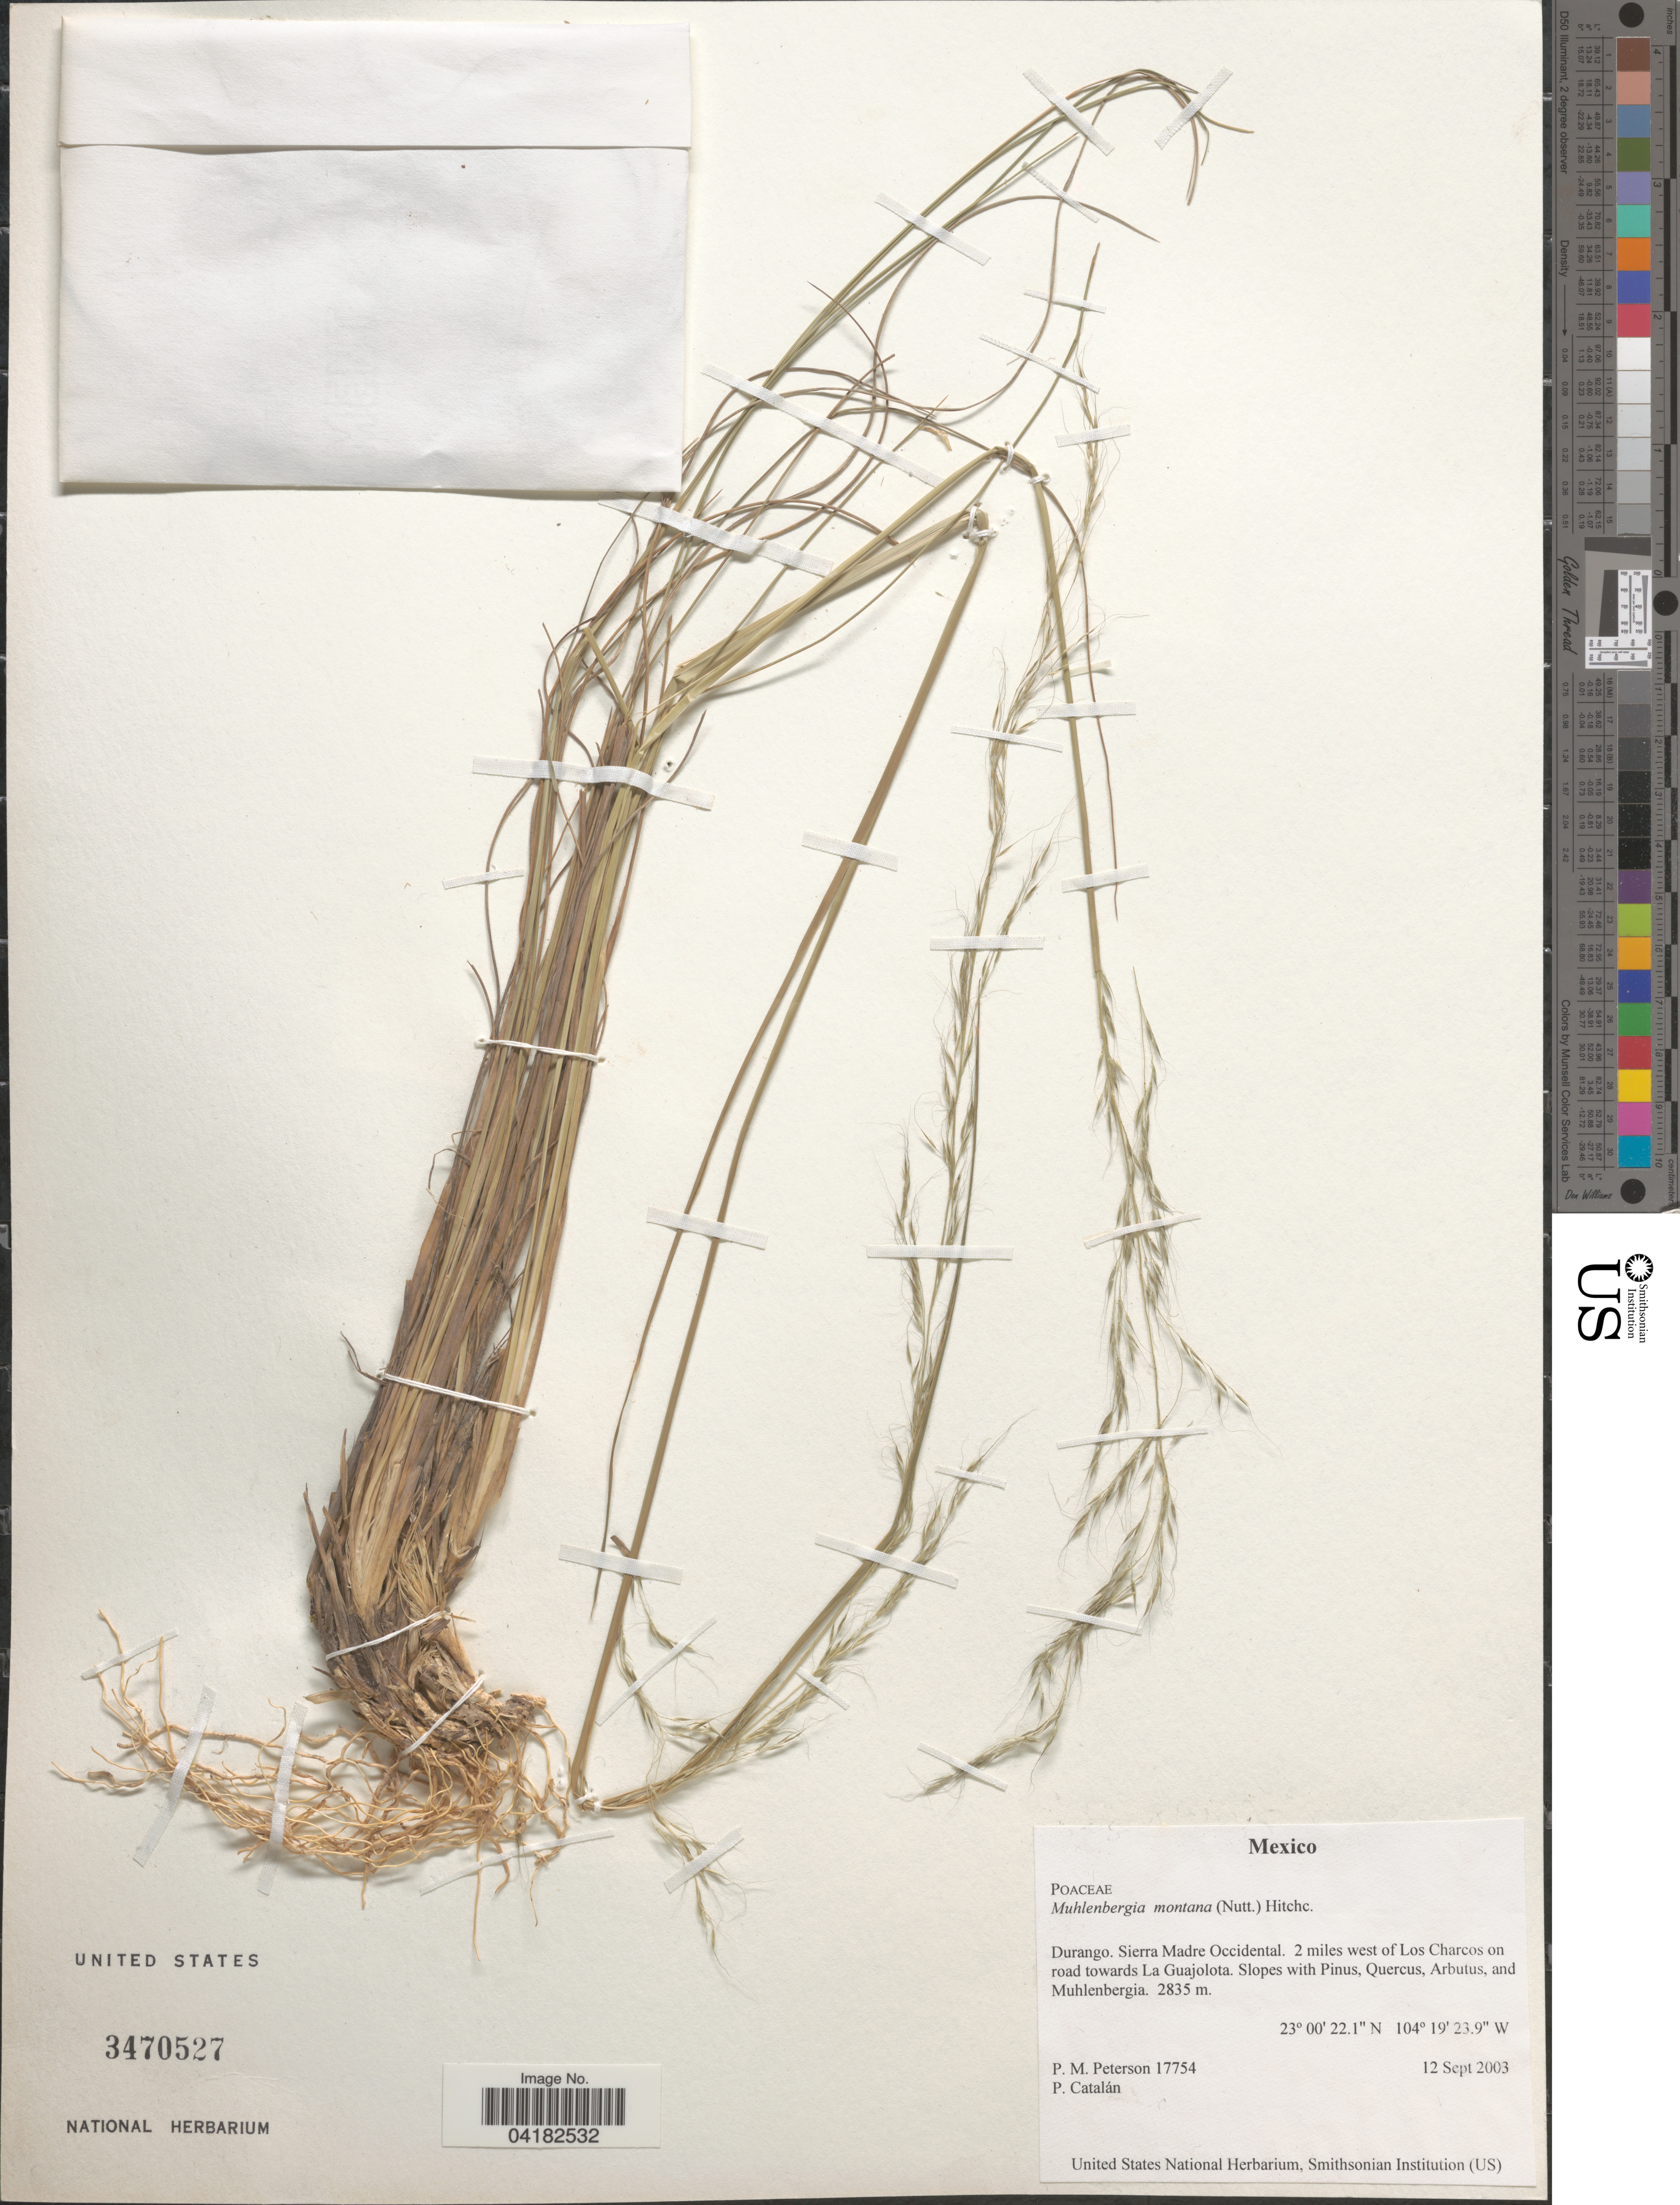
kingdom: Plantae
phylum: Tracheophyta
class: Liliopsida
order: Poales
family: Poaceae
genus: Muhlenbergia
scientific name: Muhlenbergia montana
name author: (Nutt.) Hitchc.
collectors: P. M. Peterson & P. Catalán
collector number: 17754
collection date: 2003-09-12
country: Mexico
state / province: Durango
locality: Sierra Madre Occidental. 2 miles west of Los Charcos on road towards La Guajolota.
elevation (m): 2835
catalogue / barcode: US 3470527